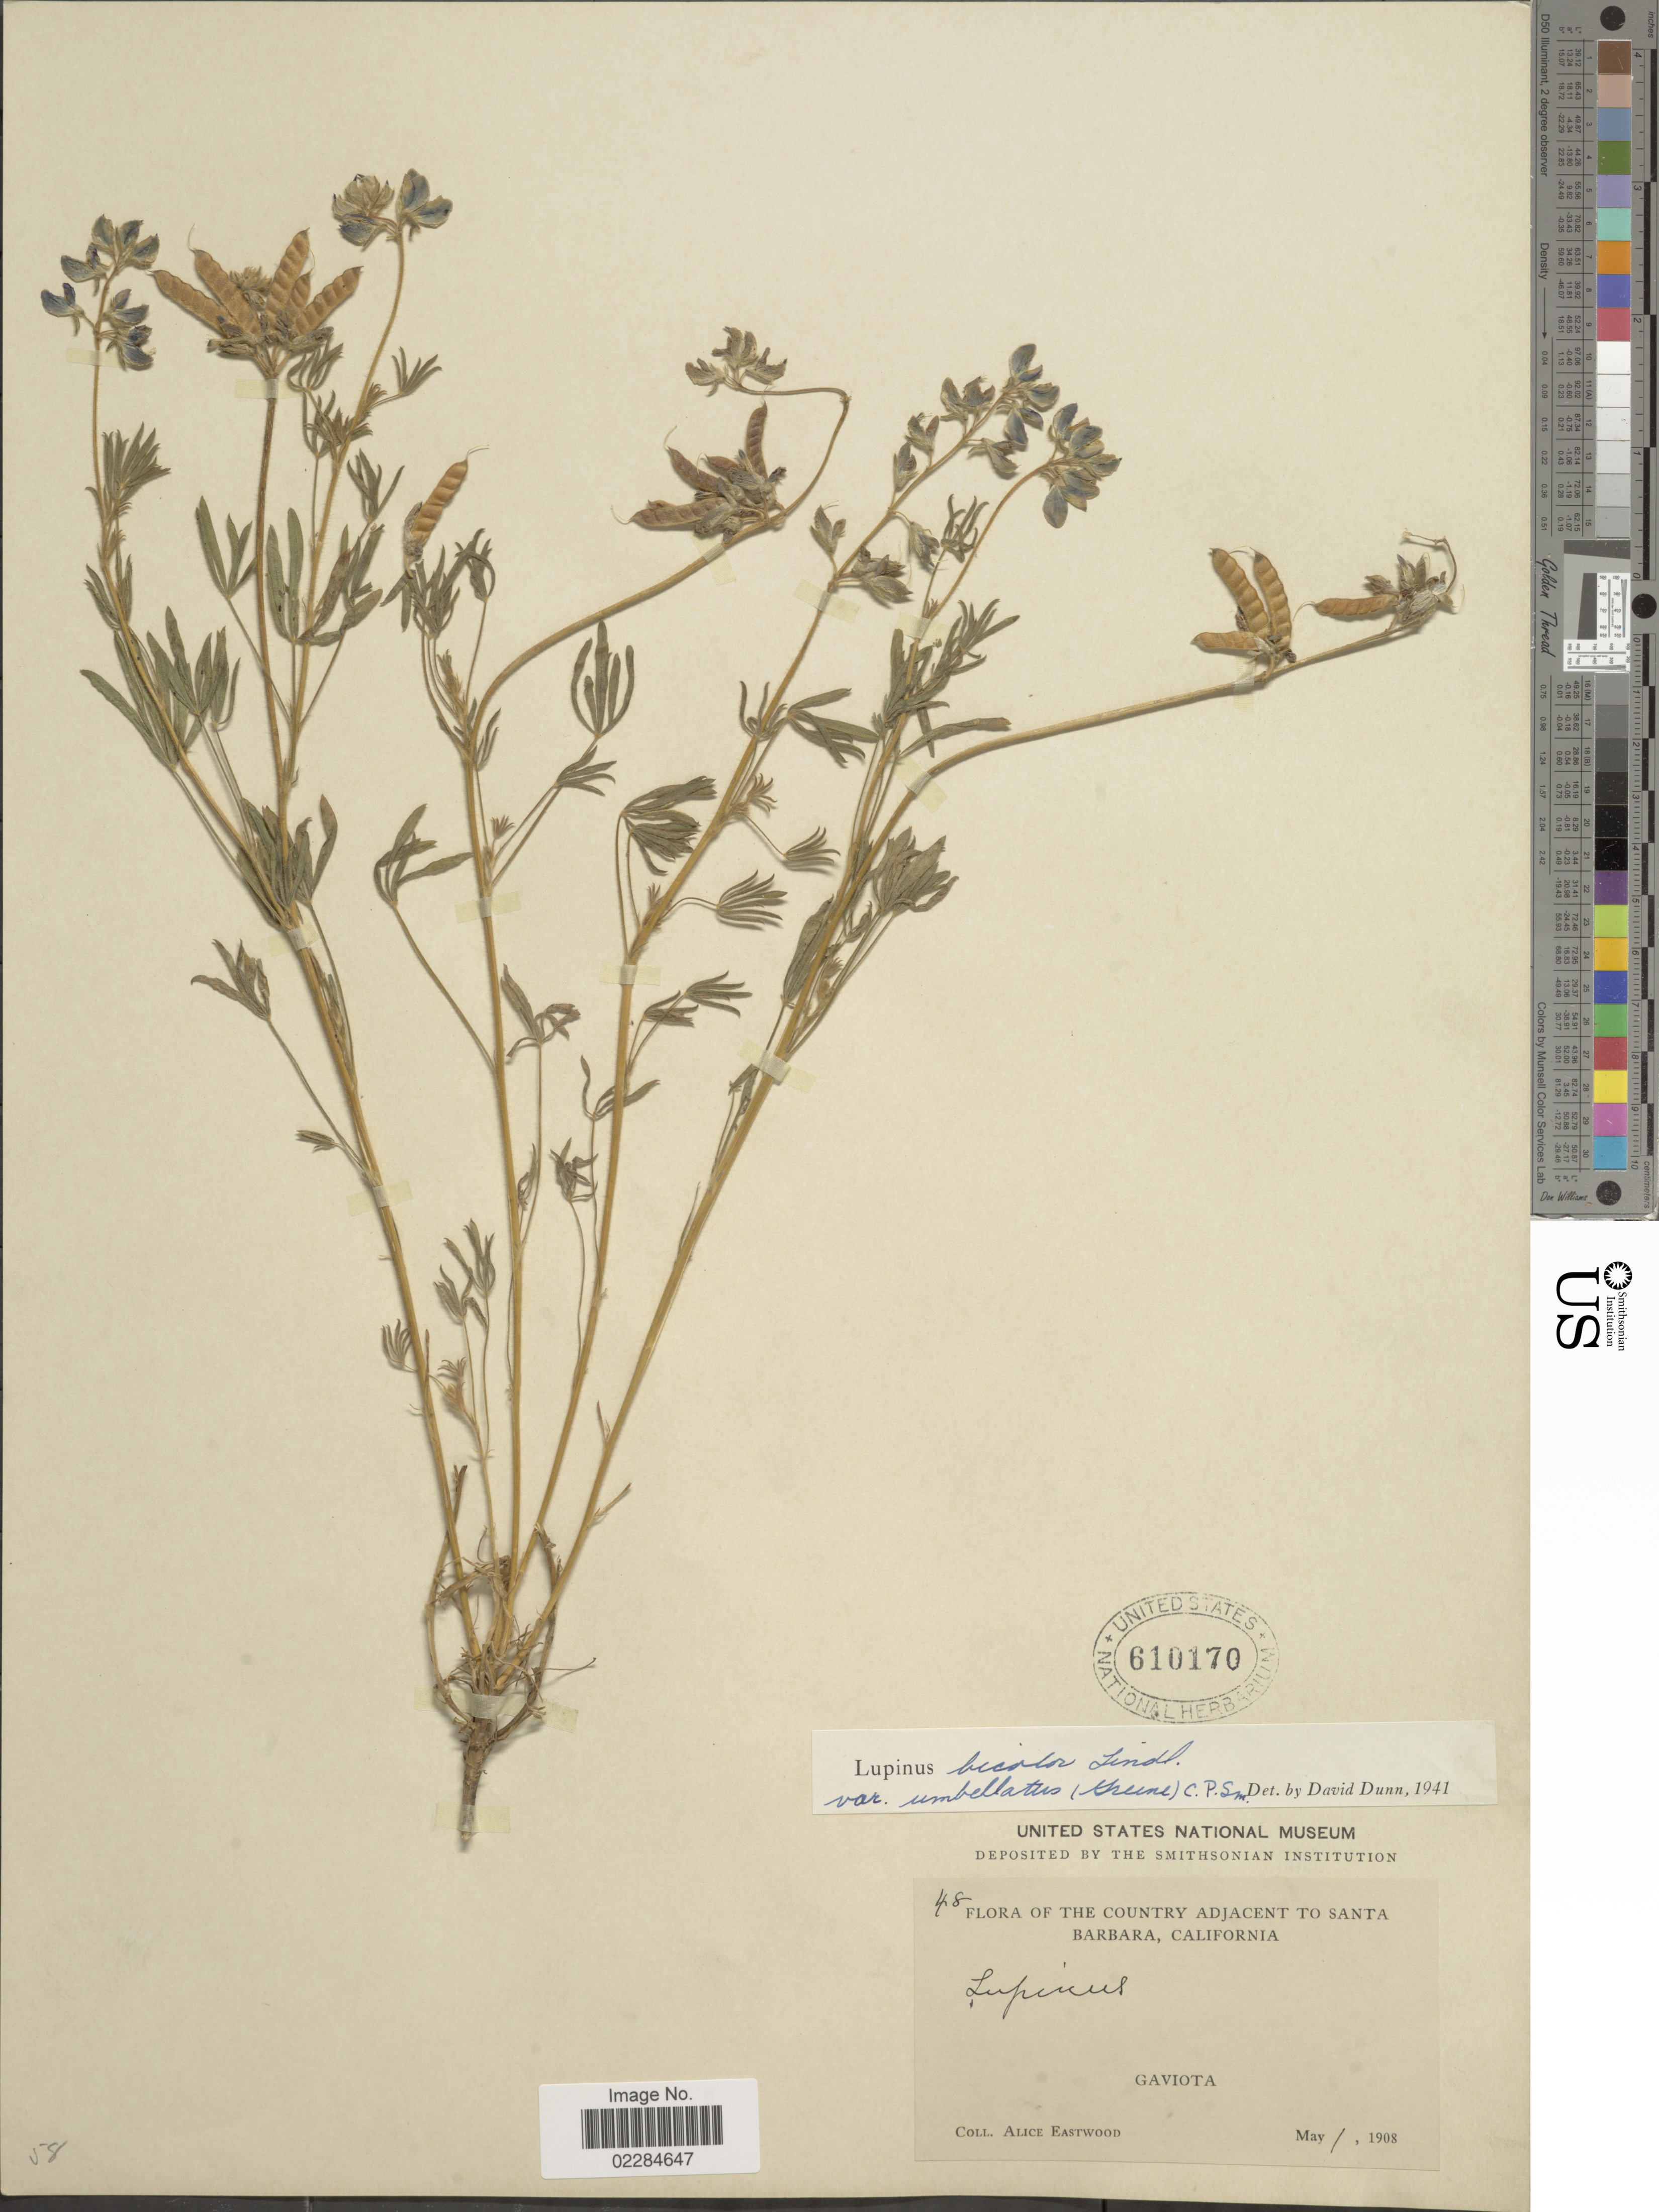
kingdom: Plantae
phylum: Tracheophyta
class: Magnoliopsida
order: Fabales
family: Fabaceae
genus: Lupinus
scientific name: Lupinus bicolor var. umbellatus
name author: (Greene) C.P. Sm.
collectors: A. Eastwood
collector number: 48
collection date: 1908-05-01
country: United States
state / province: California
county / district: Santa Barbara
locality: The country adjacent to Santa Barbara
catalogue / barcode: US 610170